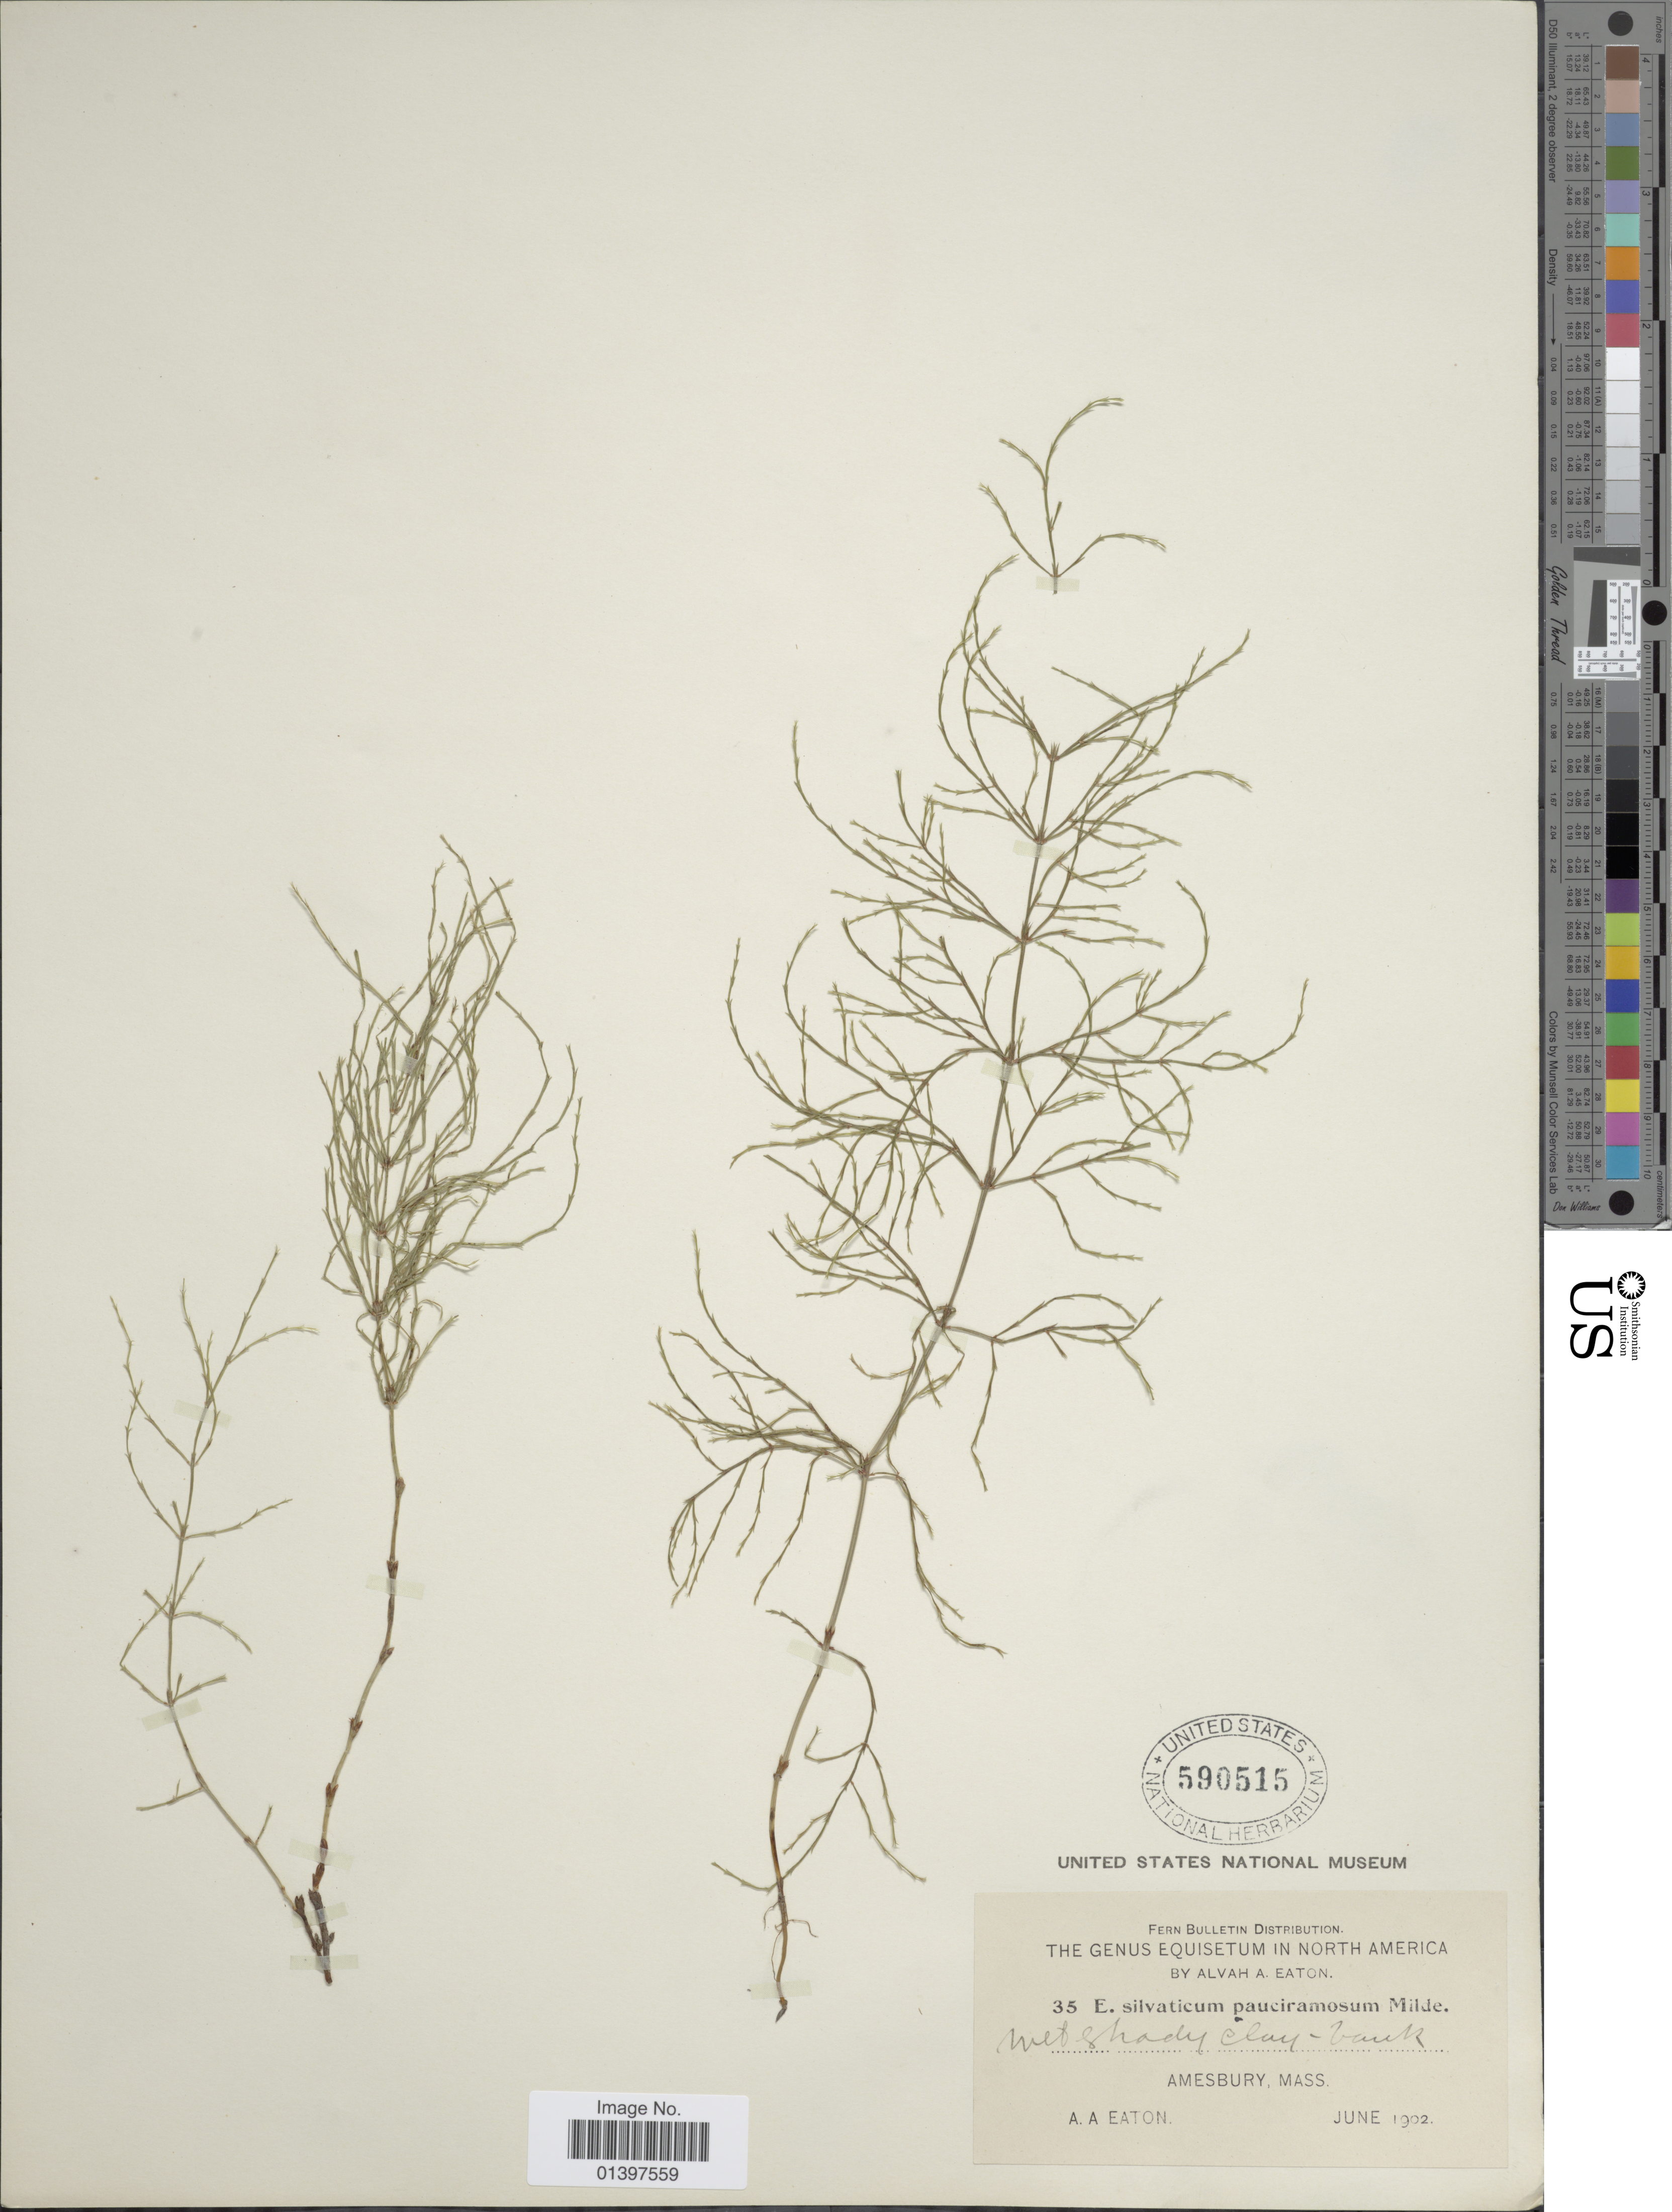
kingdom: Plantae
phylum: Tracheophyta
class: Polypodiopsida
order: Equisetales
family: Equisetaceae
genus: Equisetum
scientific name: Equisetum sylvaticum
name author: L.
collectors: A. A. Eaton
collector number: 35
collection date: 1902-06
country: United States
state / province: Massachusetts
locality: Amesbury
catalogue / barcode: US 590515